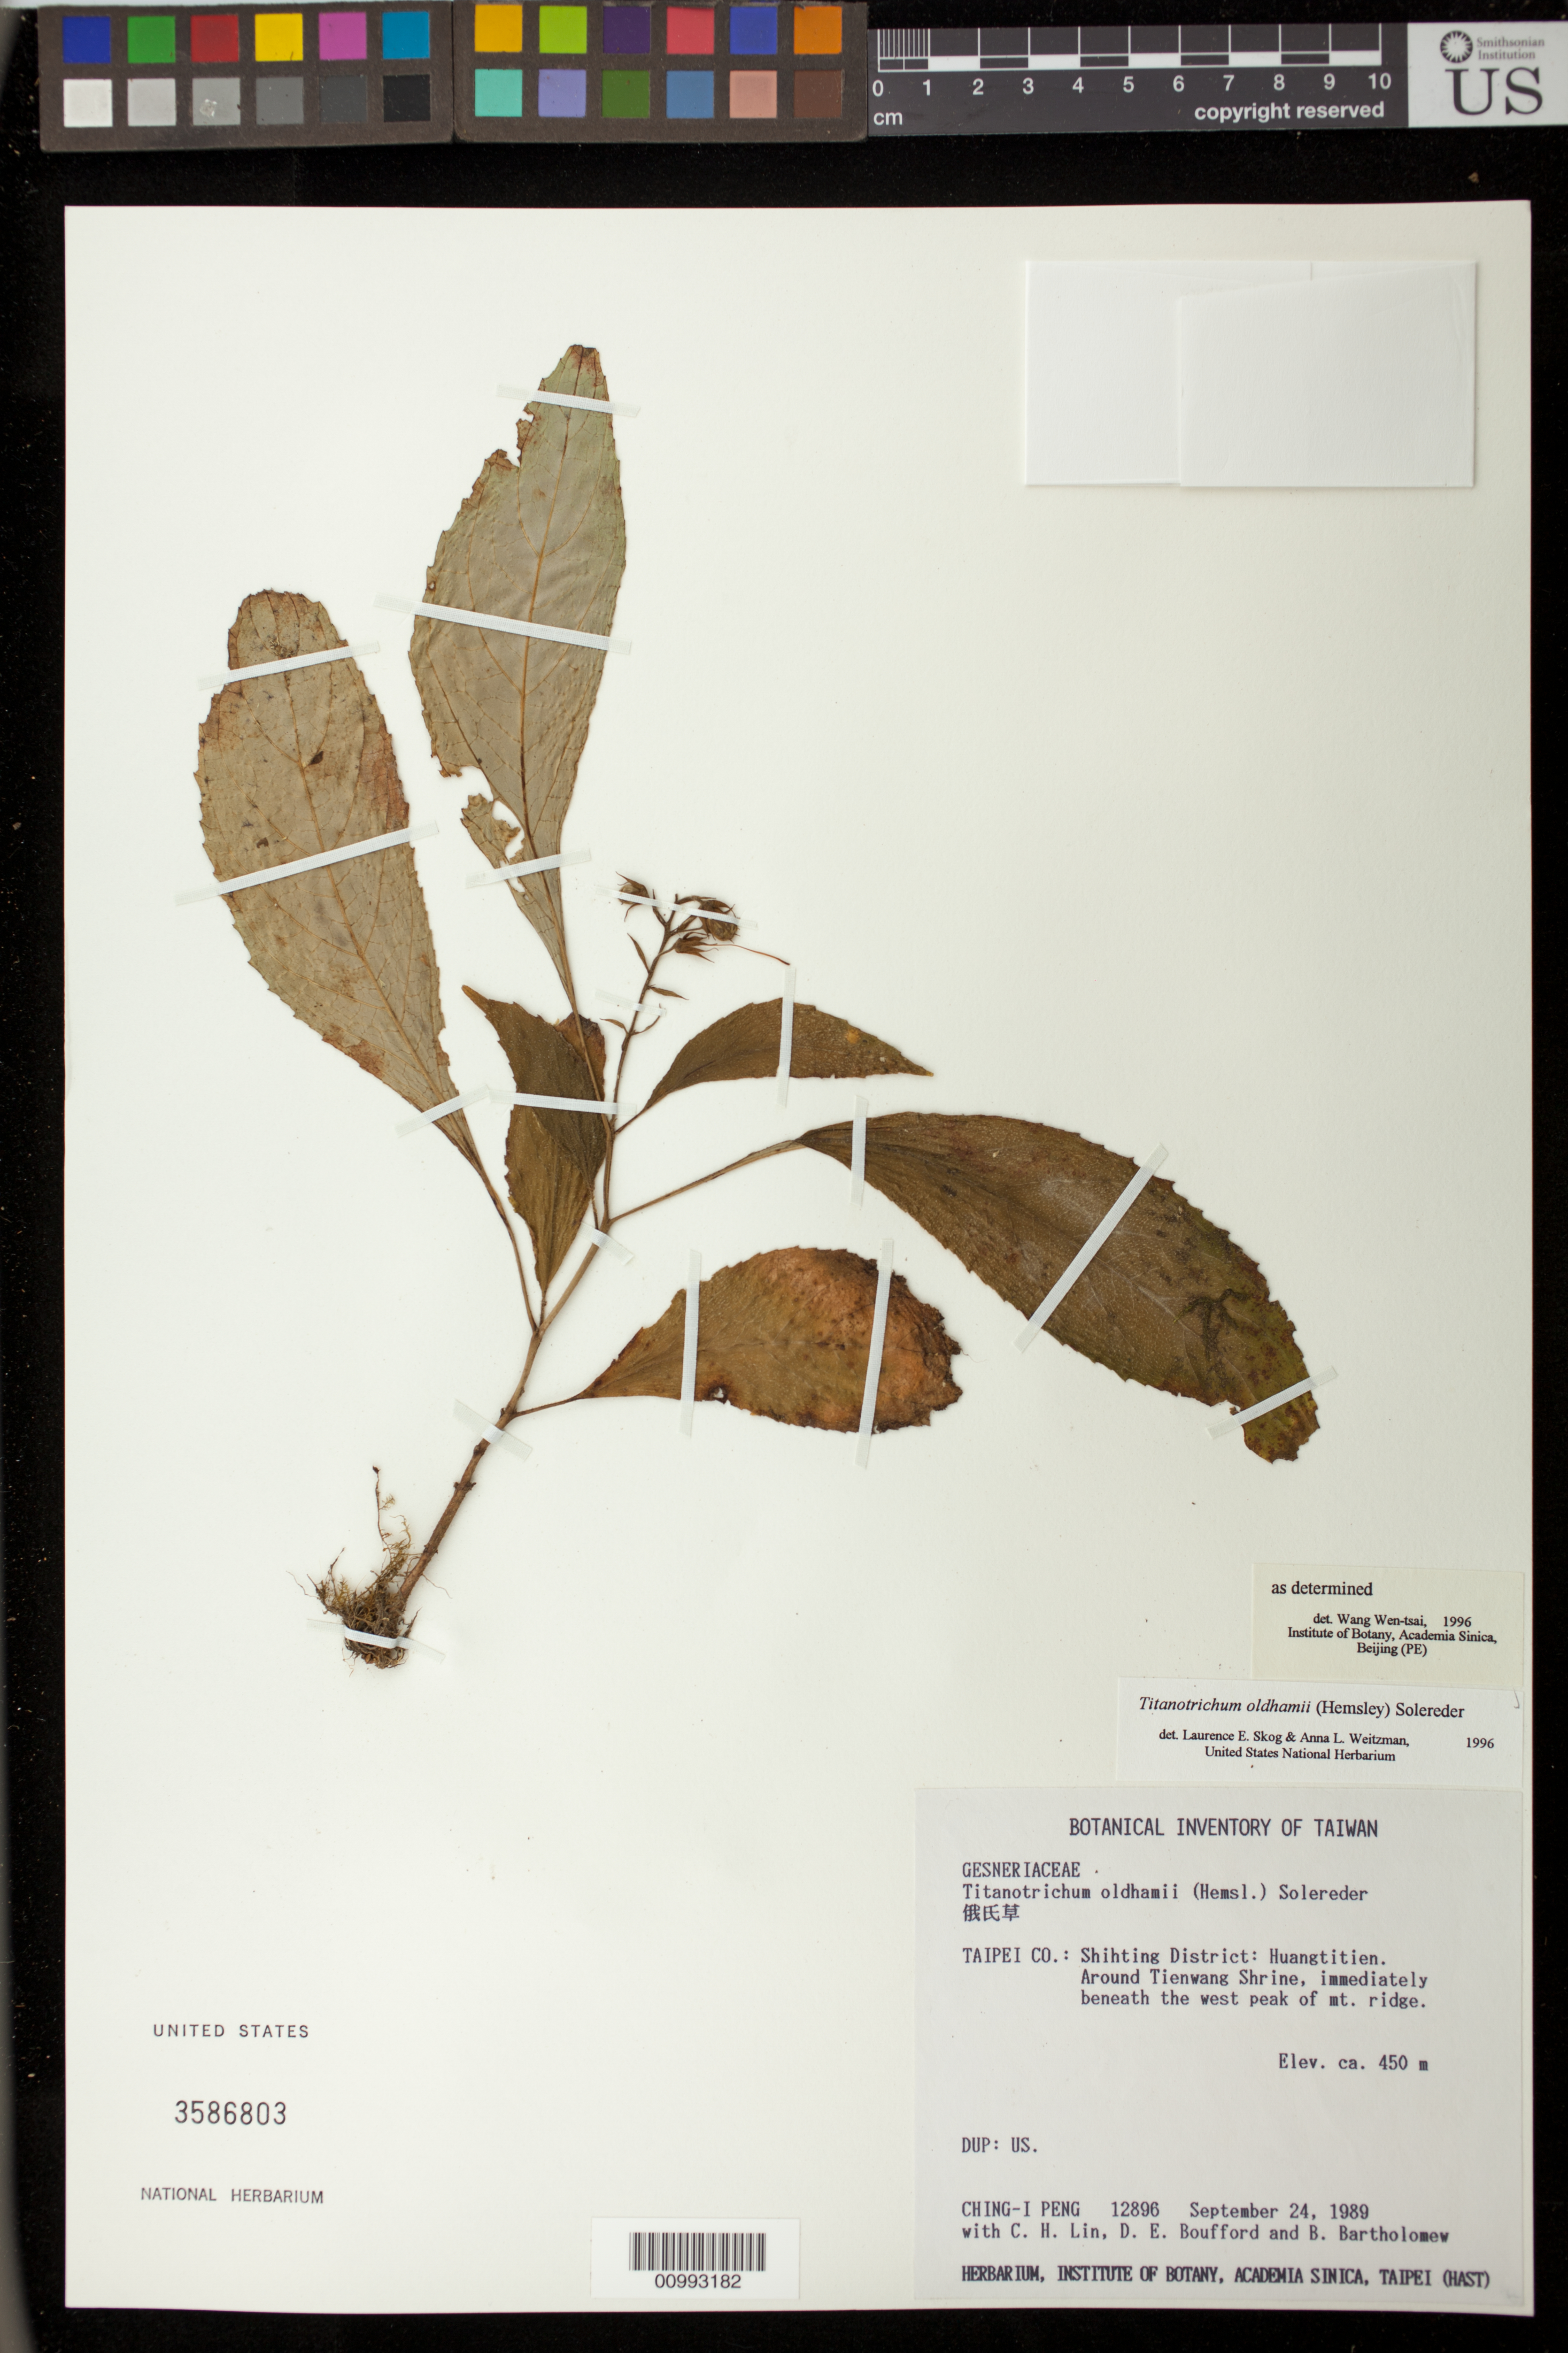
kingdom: Plantae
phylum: Tracheophyta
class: Magnoliopsida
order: Lamiales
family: Gesneriaceae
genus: Titanotrichum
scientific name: Titanotrichum oldhamii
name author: (Hemsl.) Soler.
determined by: Skog, L. E.; Weitzman, A. L.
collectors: C.-I Peng & et al.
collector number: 12896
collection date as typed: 24 Sep 1989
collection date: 1989-09-24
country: Taiwan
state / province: Taipei City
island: Taiwan [Formosa]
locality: Taipei Co.: Shigting District: Huangtitien, around Tienwang Shrine, immediately beneath the west peak of mt. ridge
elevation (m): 450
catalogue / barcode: US 3586803